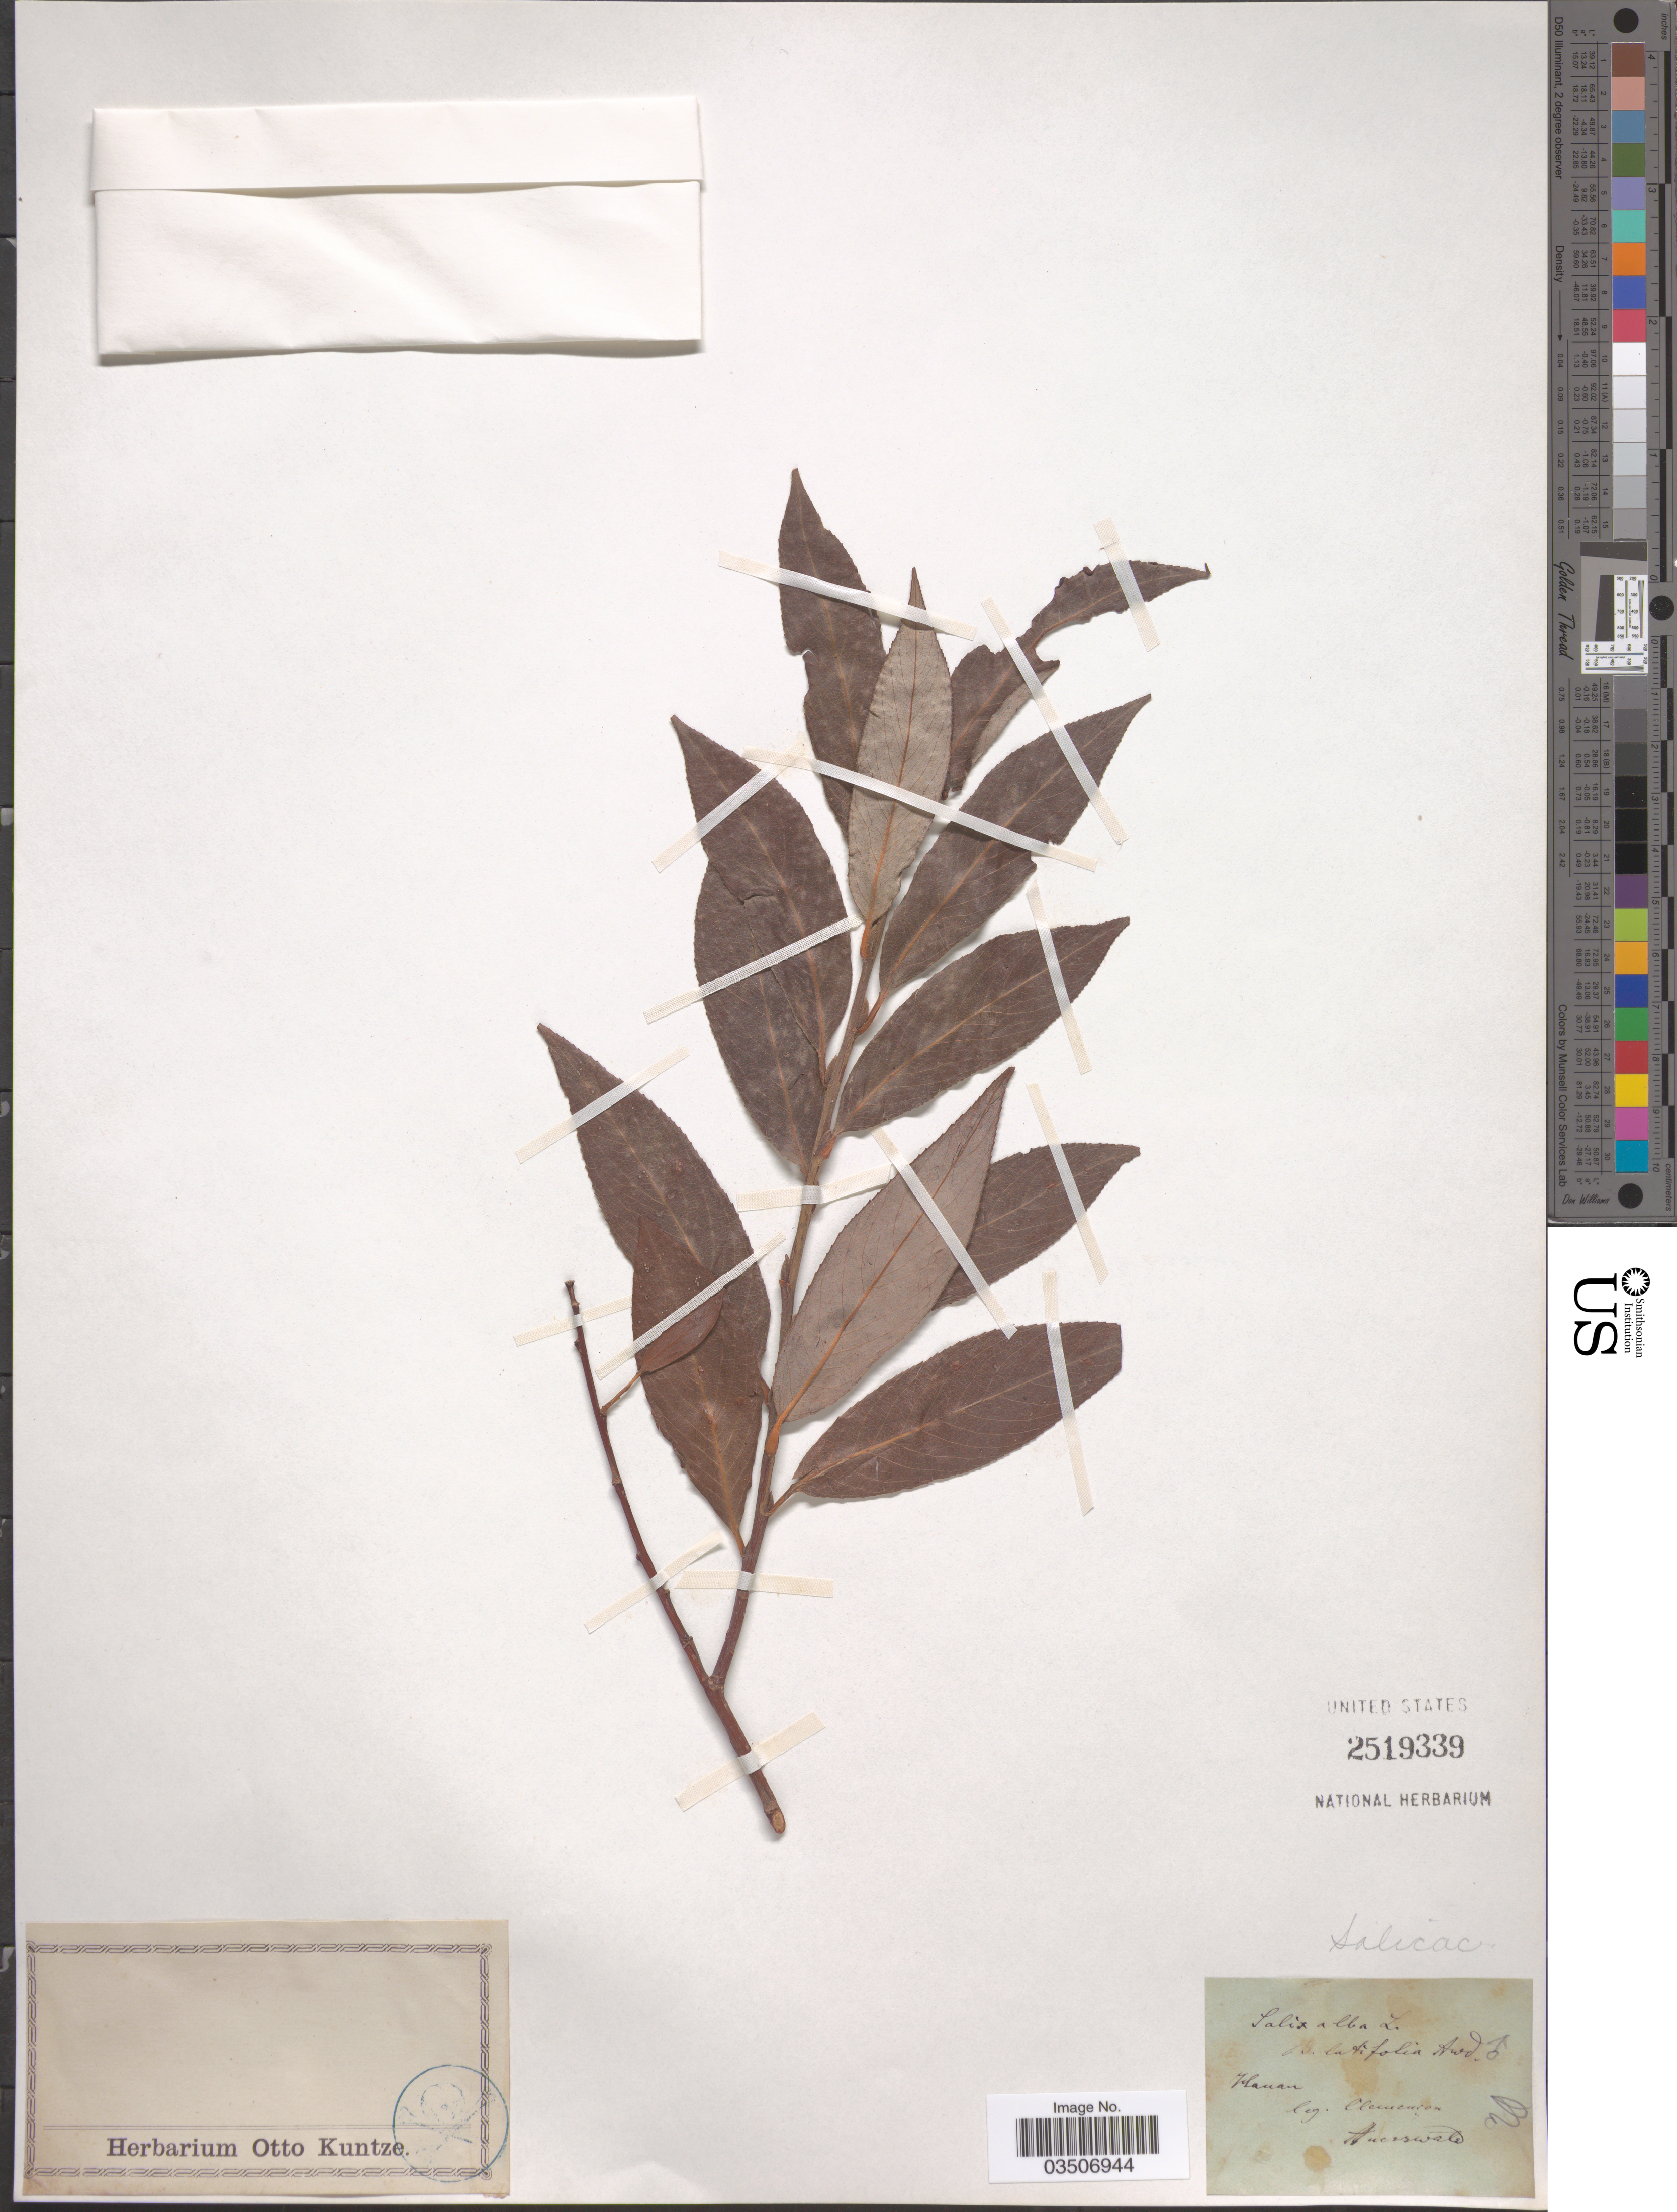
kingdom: Plantae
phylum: Tracheophyta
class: Magnoliopsida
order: Malpighiales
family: Salicaceae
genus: Salix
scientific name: Salix alba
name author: L.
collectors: Clemenson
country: Germany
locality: Hanau.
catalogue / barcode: US 2519339